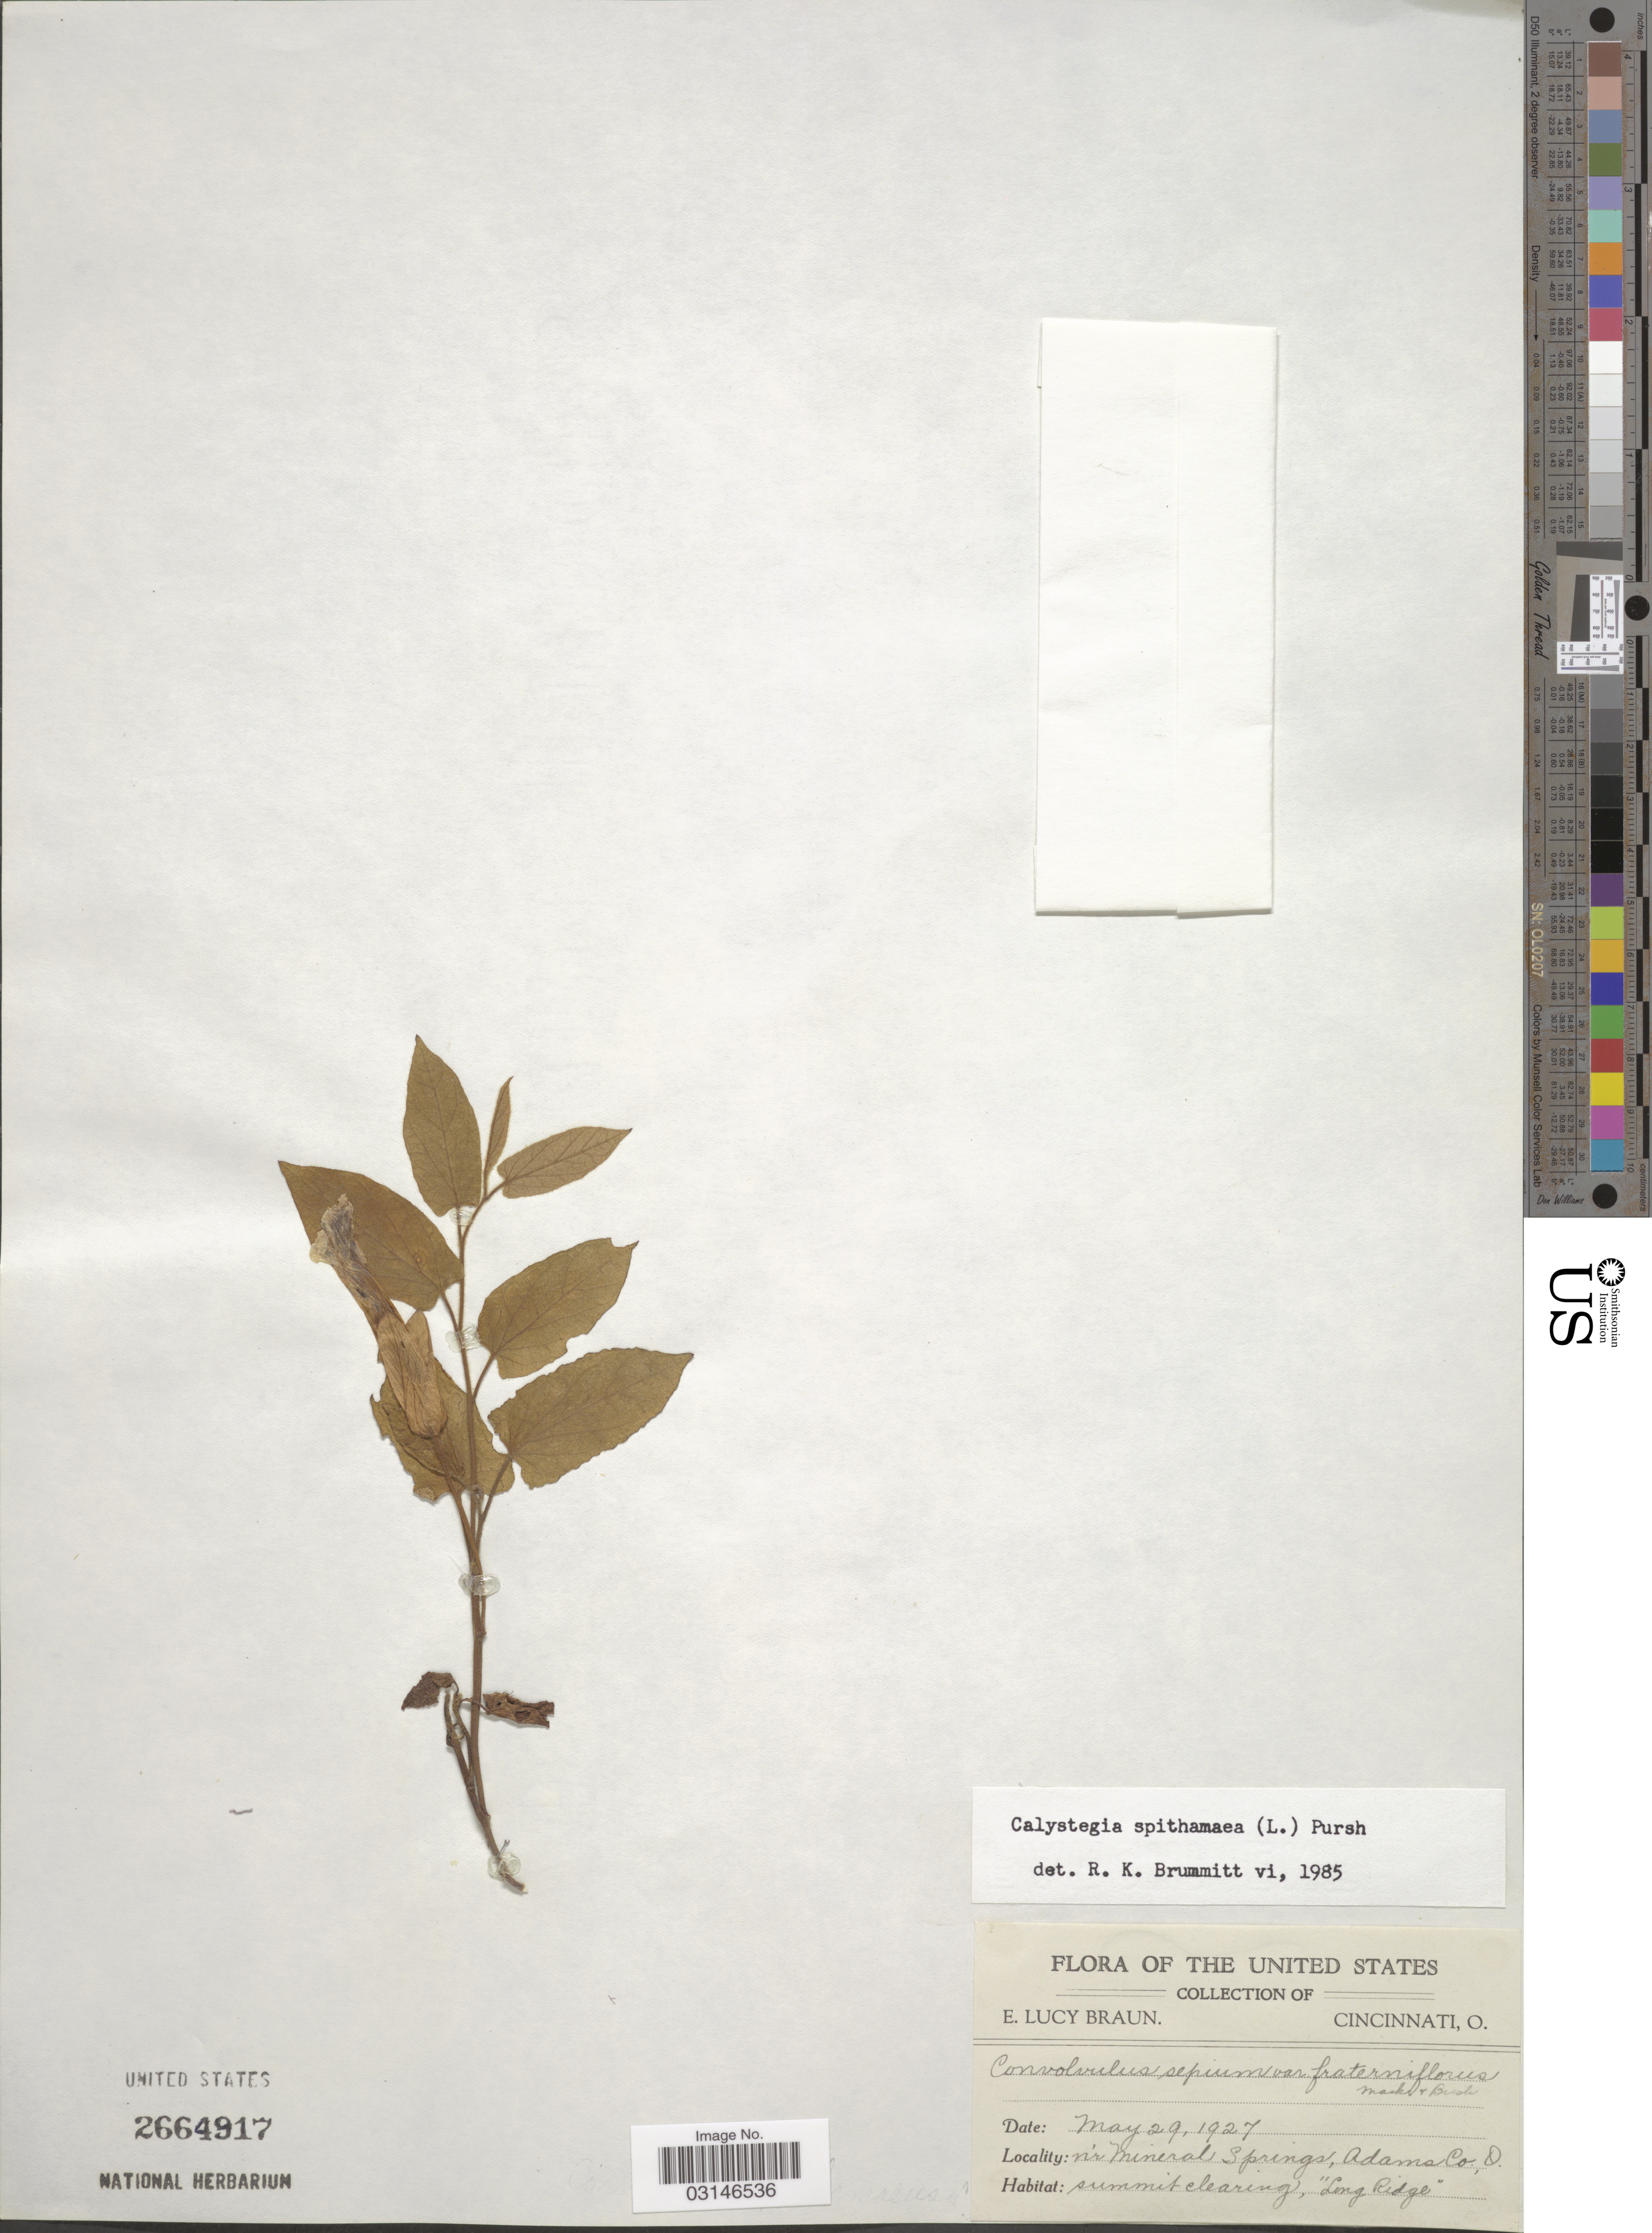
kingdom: Plantae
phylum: Tracheophyta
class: Magnoliopsida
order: Solanales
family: Convolvulaceae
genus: Calystegia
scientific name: Calystegia spithamaea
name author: (L.) Pursh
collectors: E. L. Braun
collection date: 1927-05-29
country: United States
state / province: Ohio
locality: Nr Mineral Springs, Adams Co., O., "Long Ridge".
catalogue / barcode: US 2664917